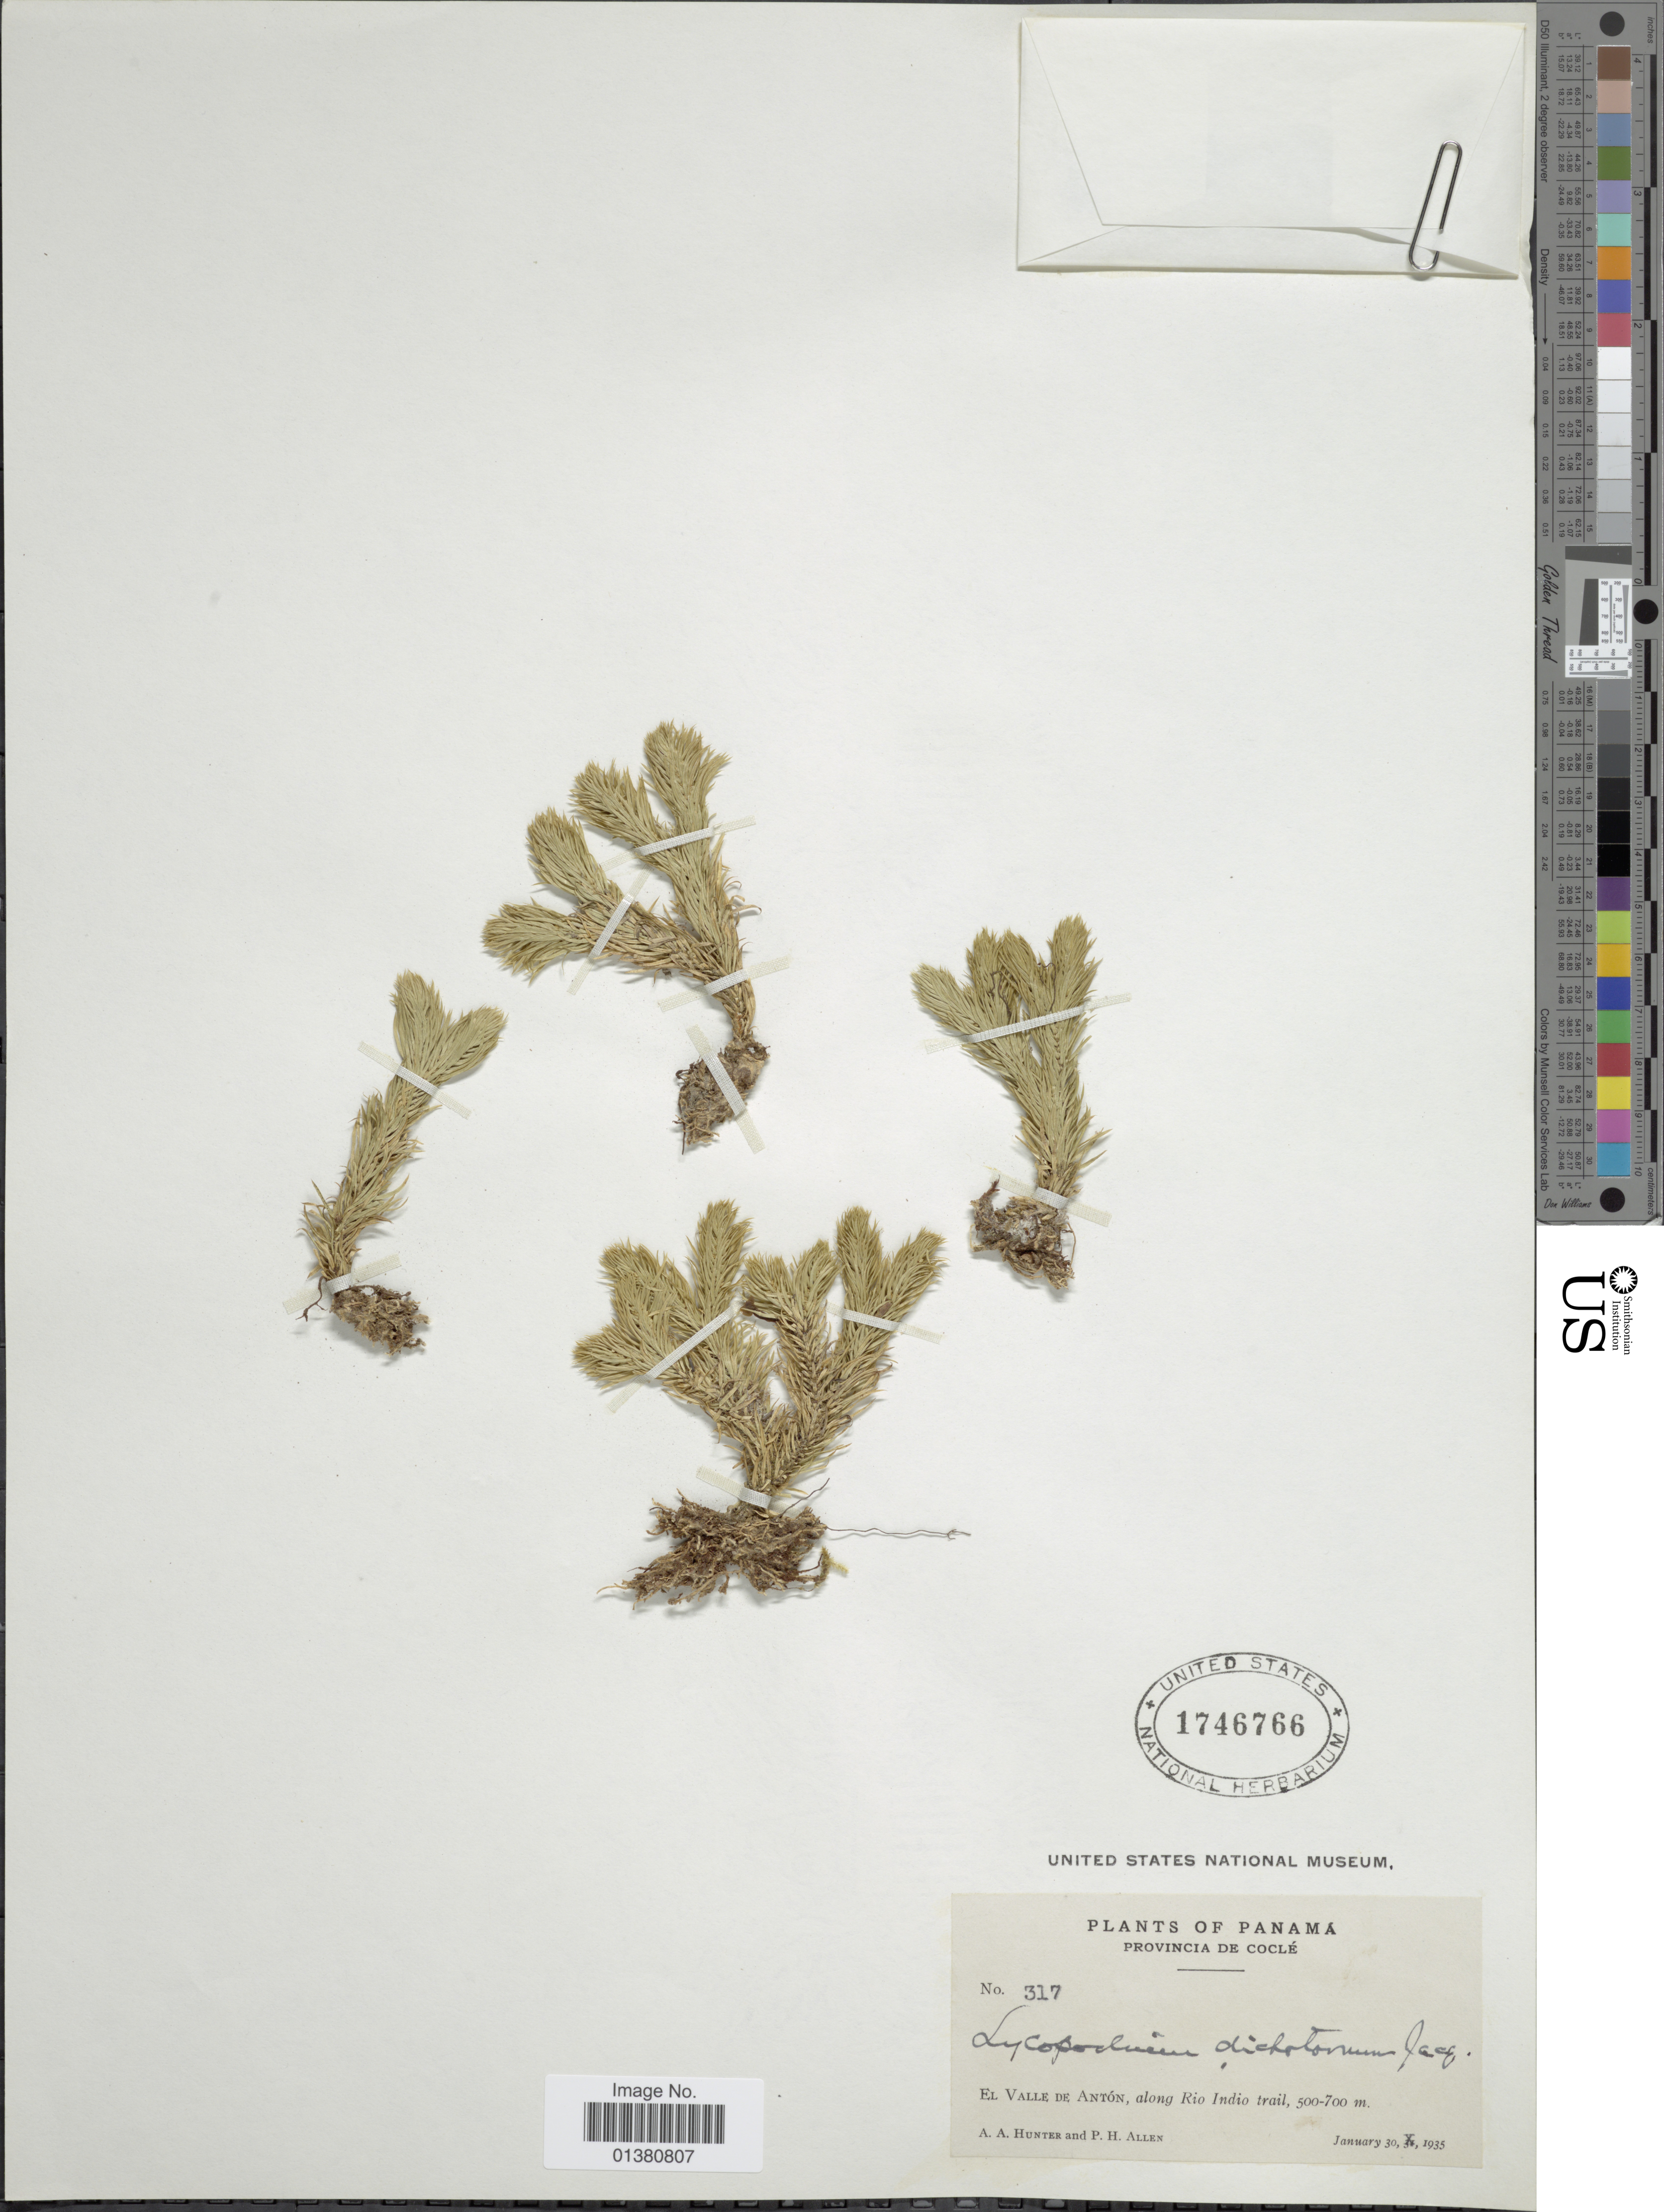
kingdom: Plantae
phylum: Tracheophyta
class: Lycopodiopsida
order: Lycopodiales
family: Lycopodiaceae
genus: Phlegmariurus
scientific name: Phlegmariurus dichotomus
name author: (Jacq.) W.H. Wagner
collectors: A. Hunter & P. H. Allen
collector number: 317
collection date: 1935-01-30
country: Panama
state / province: Coclé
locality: Provincia de Coclé, El Valle de Antón, along Rio Indio trail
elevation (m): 500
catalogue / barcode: US 1746766